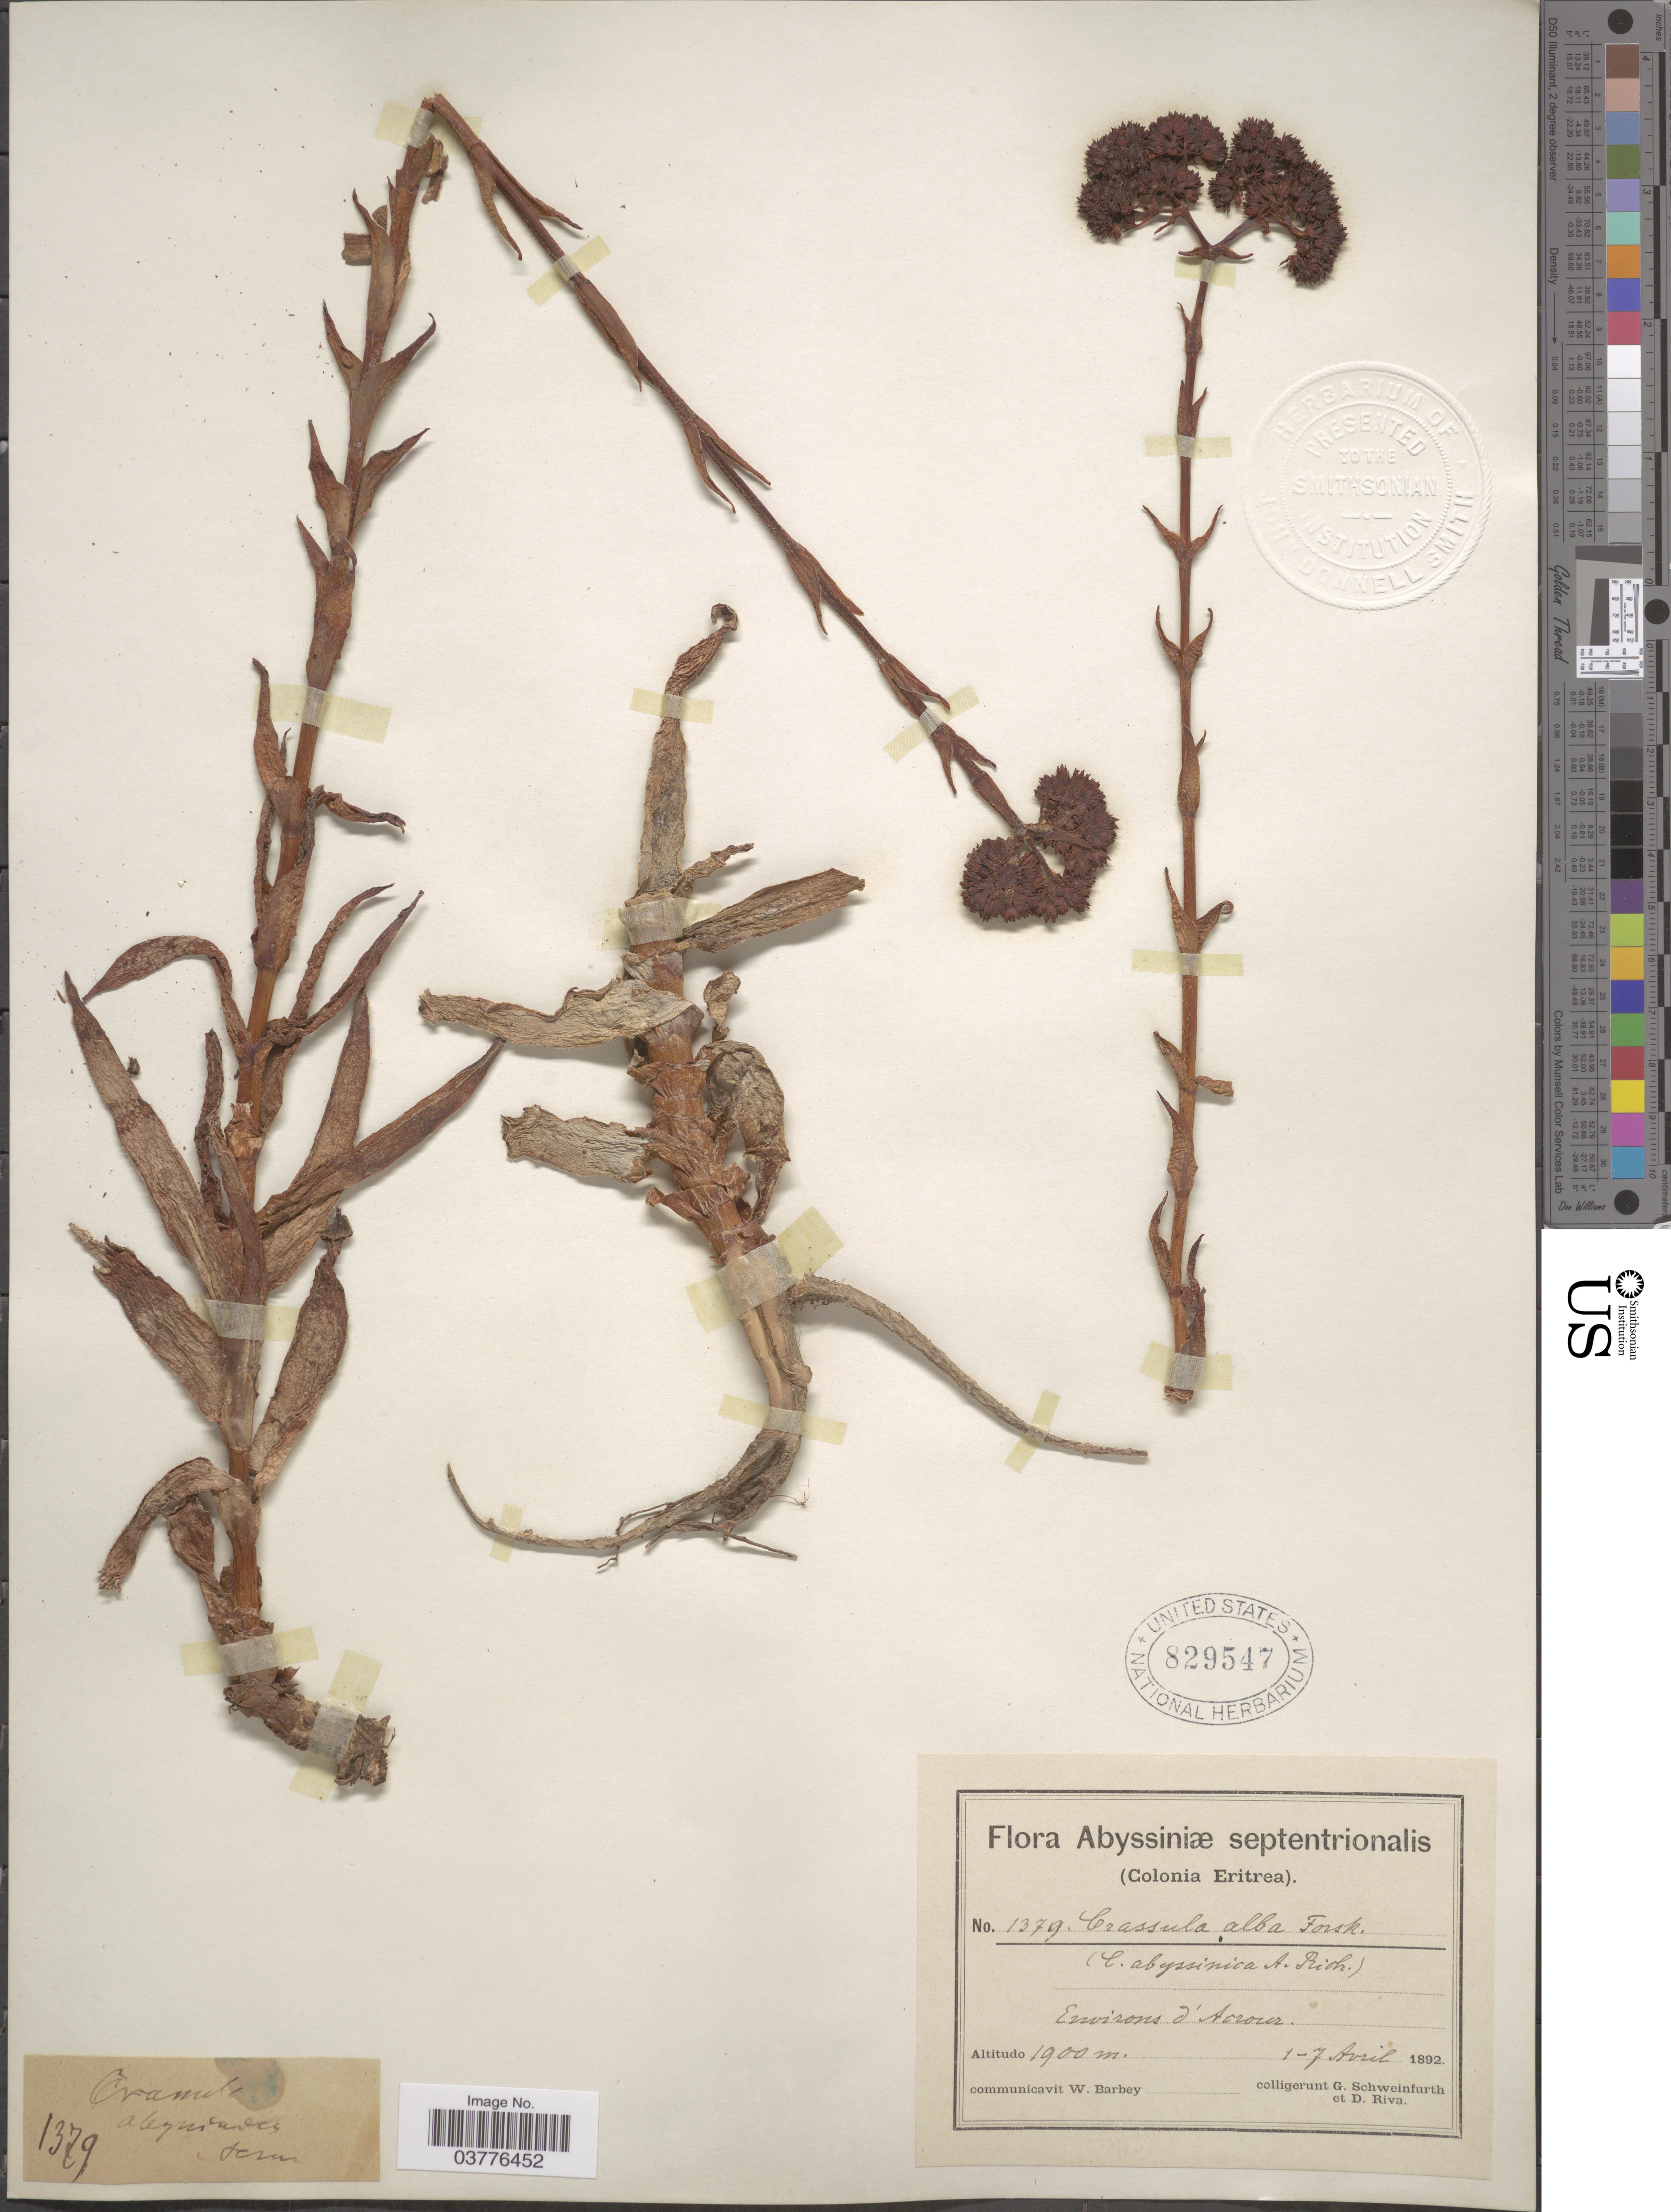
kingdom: Plantae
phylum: Tracheophyta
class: Magnoliopsida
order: Saxifragales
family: Crassulaceae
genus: Crassula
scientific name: Crassula alba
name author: Forssk.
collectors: G. A. Schweinfurth (herbarium) & D. Riva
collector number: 1379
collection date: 1892-04-01/1892-04-07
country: Eritrea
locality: Abyssiniæ septentrionalis. (Colonia Eritrea). Environs d' Acrour.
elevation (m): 1900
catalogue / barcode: US 829547